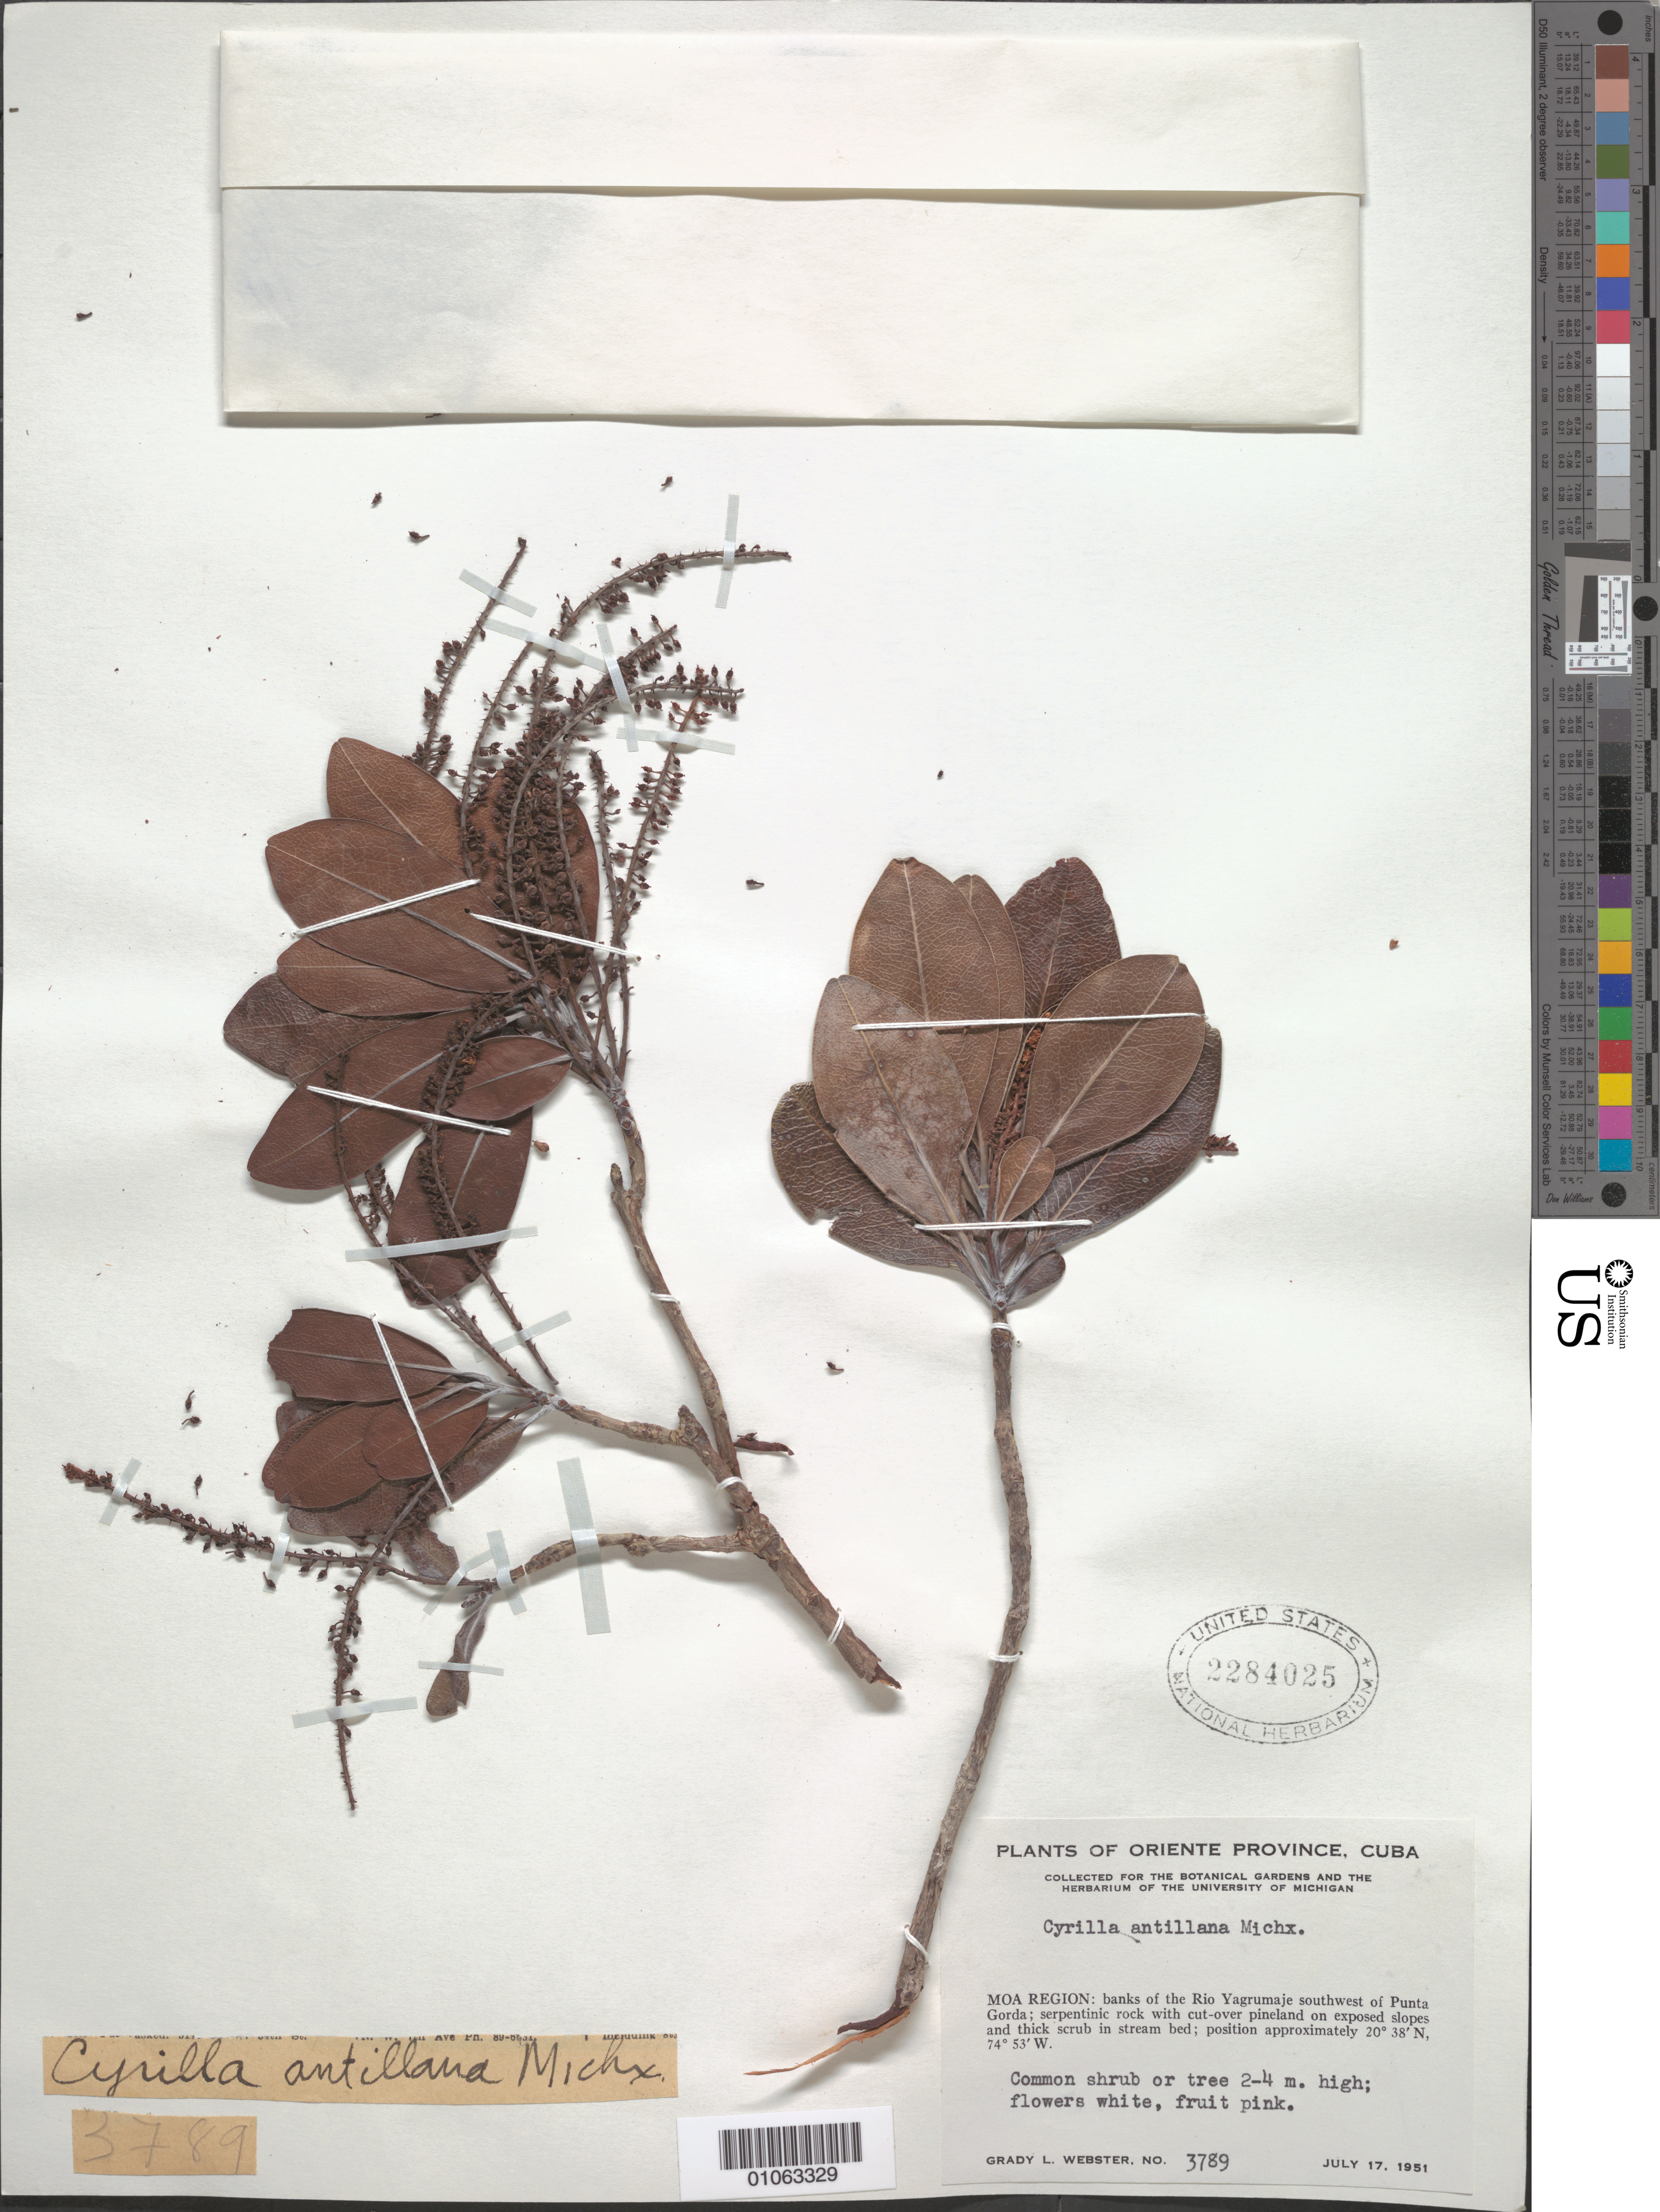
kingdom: Plantae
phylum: Tracheophyta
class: Magnoliopsida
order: Ericales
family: Cyrillaceae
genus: Cyrilla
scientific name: Cyrilla antillana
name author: Michx.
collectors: G. L. Webster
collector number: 3789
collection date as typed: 17 Jul 1951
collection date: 1951-07-17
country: Cuba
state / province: Holguín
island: Cuba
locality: Moa region: banks of the Rio Yagrumaje S W of Punta Gorda, serpentine rock with cut over pineland on exposed slopes and thick scrub in stream bed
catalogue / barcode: US 2284025